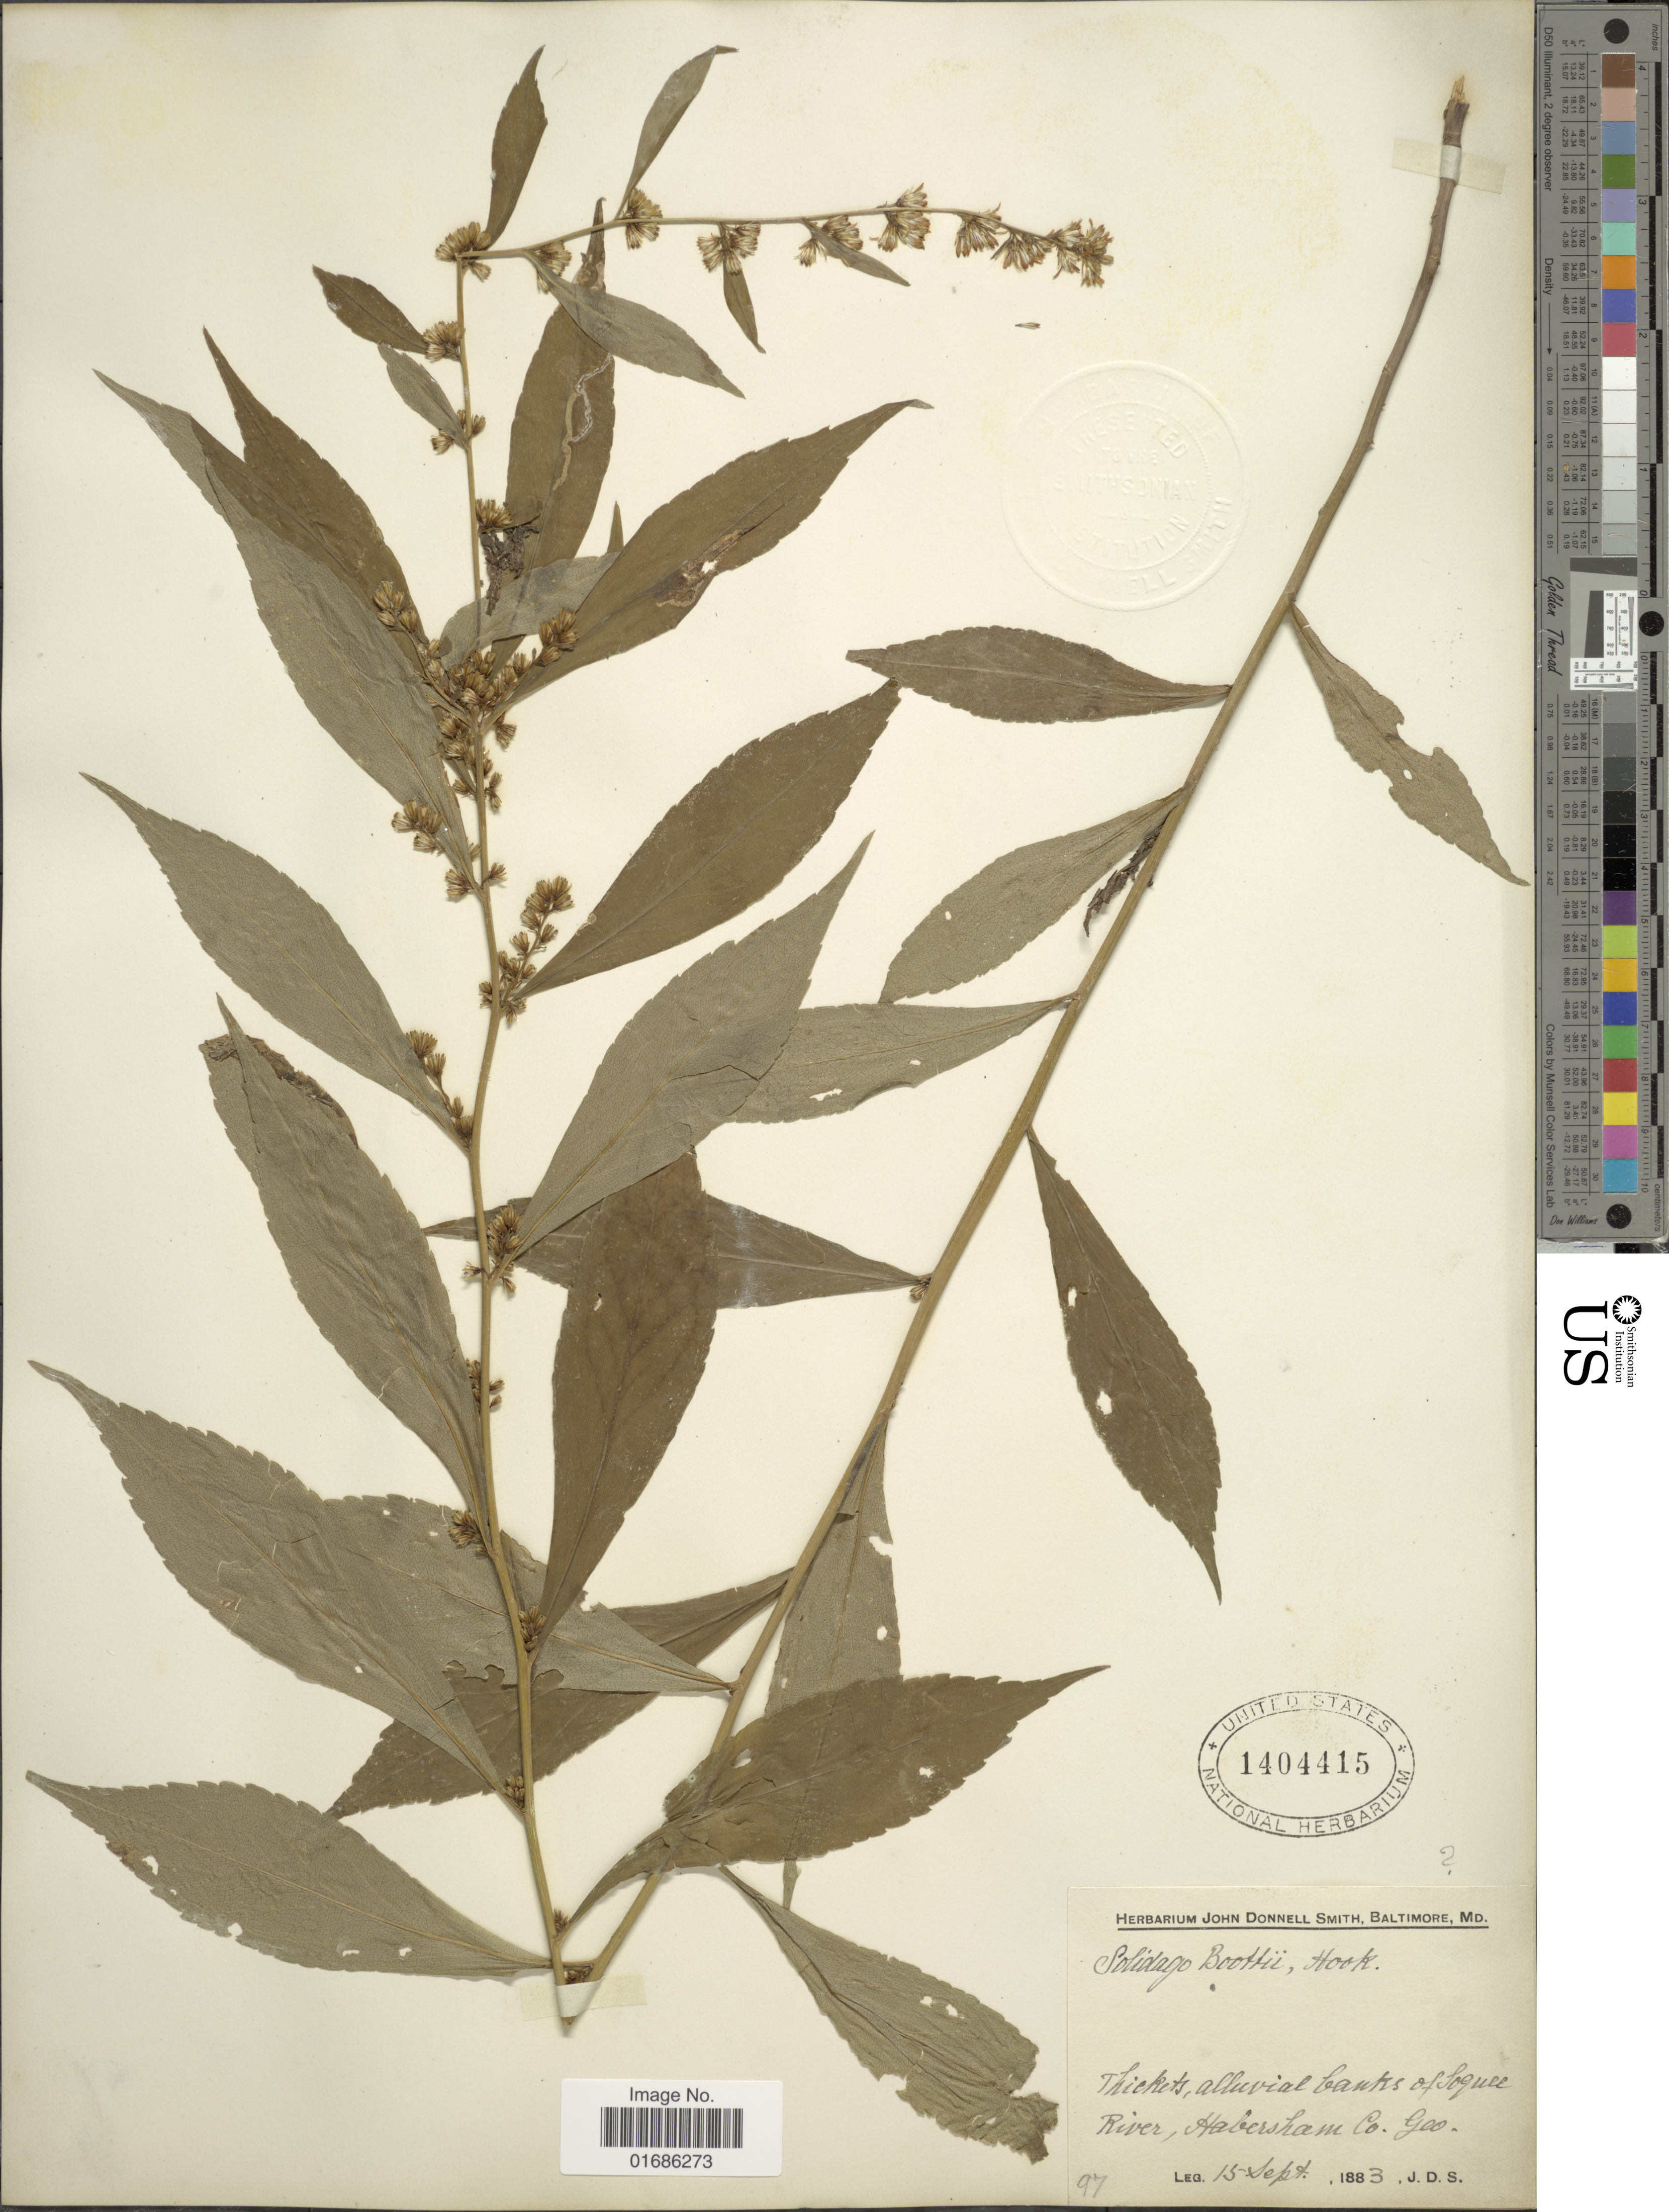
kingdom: Plantae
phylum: Tracheophyta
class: Magnoliopsida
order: Asterales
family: Asteraceae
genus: Solidago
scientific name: Solidago curtisii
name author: Torr. & A. Gray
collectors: J. Donnell Smith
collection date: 1883-09-15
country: United States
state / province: Georgia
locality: Thickets, alluvial banks of Seque River, Habersham Co. Geo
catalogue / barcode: US 1404415